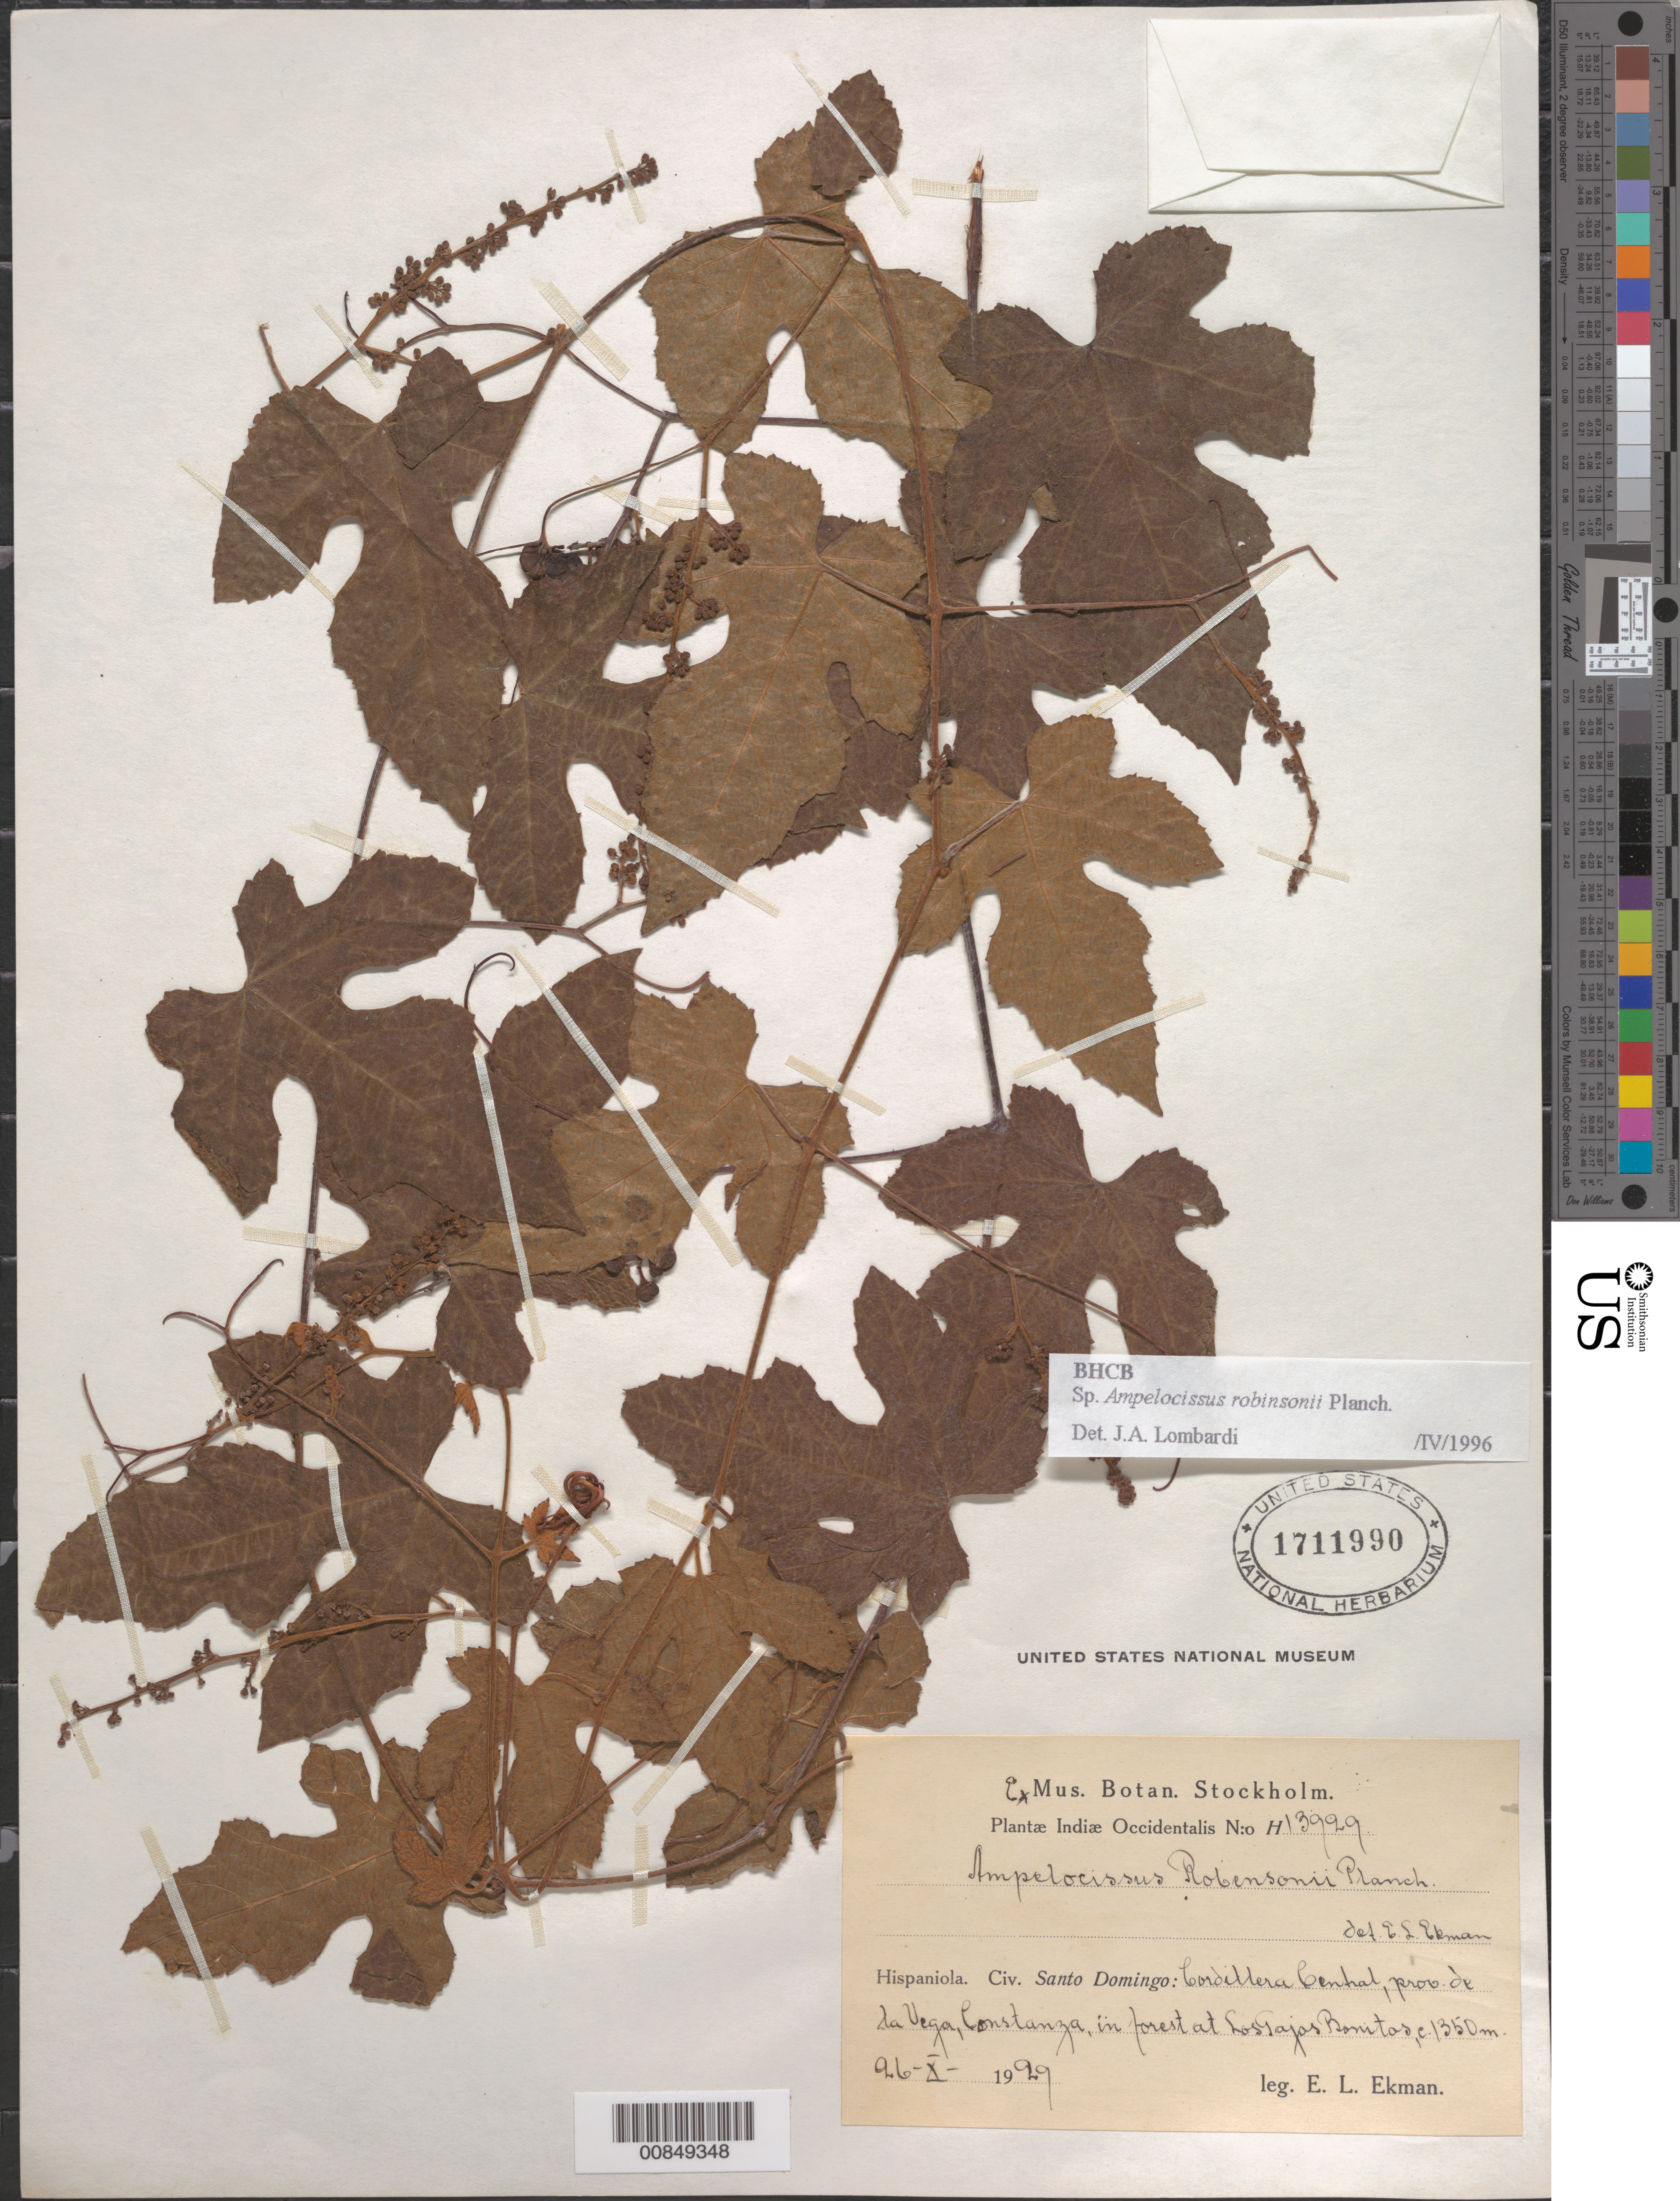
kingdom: Plantae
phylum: Tracheophyta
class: Magnoliopsida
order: Vitales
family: Vitaceae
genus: Ampelocissus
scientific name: Ampelocissus robinsonii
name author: Planch.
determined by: Lombardi, Julio A.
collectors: E. L. Ekman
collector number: H 13929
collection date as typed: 26 Oct 1929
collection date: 1929-10-26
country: Dominican Republic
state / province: La Vega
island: Hispaniola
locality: Cordillera Central, Constanza, at Los Gajas Bonitas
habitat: In forest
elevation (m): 1350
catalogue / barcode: US 1711990